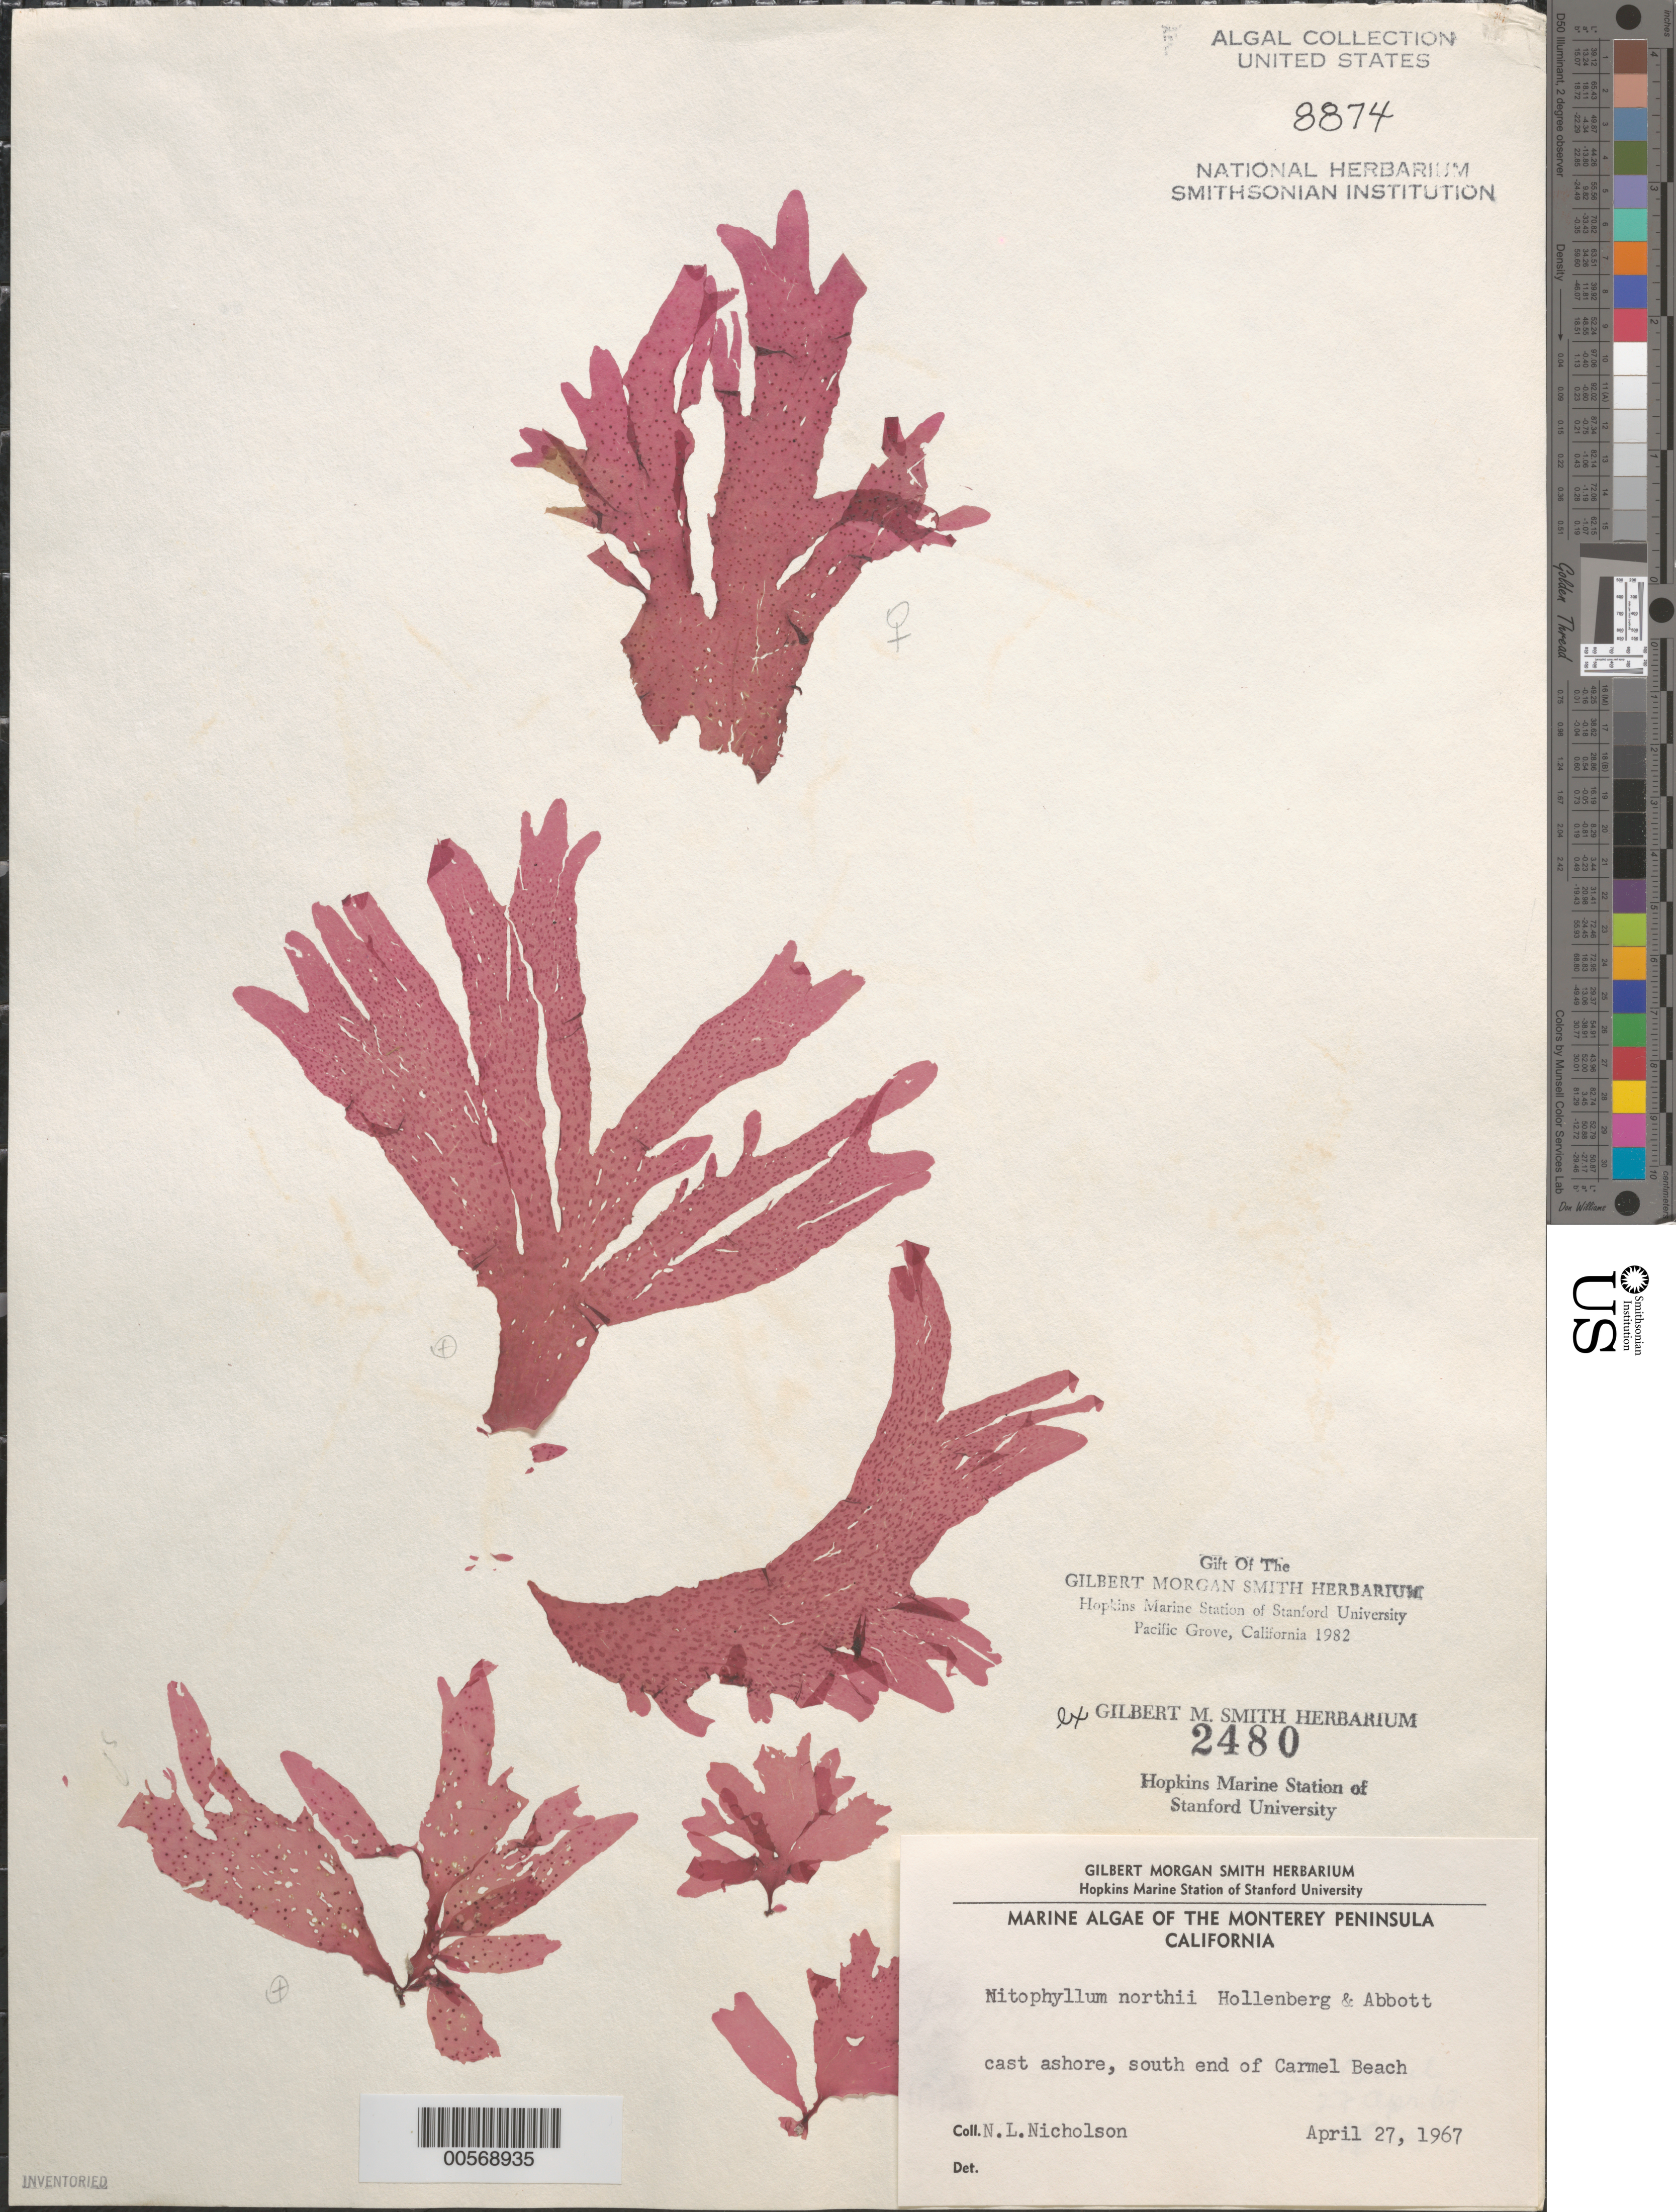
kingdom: Plantae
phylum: Rhodophyta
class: Florideophyceae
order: Ceramiales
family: Delesseriaceae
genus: Nitophyllum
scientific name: Nitophyllum northii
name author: Hollenb. & I.A. Abbott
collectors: N. Nicholson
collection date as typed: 27 Apr 1966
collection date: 1966-04-27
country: United States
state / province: California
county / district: Monterey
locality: Carmel Beach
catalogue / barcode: US 8874